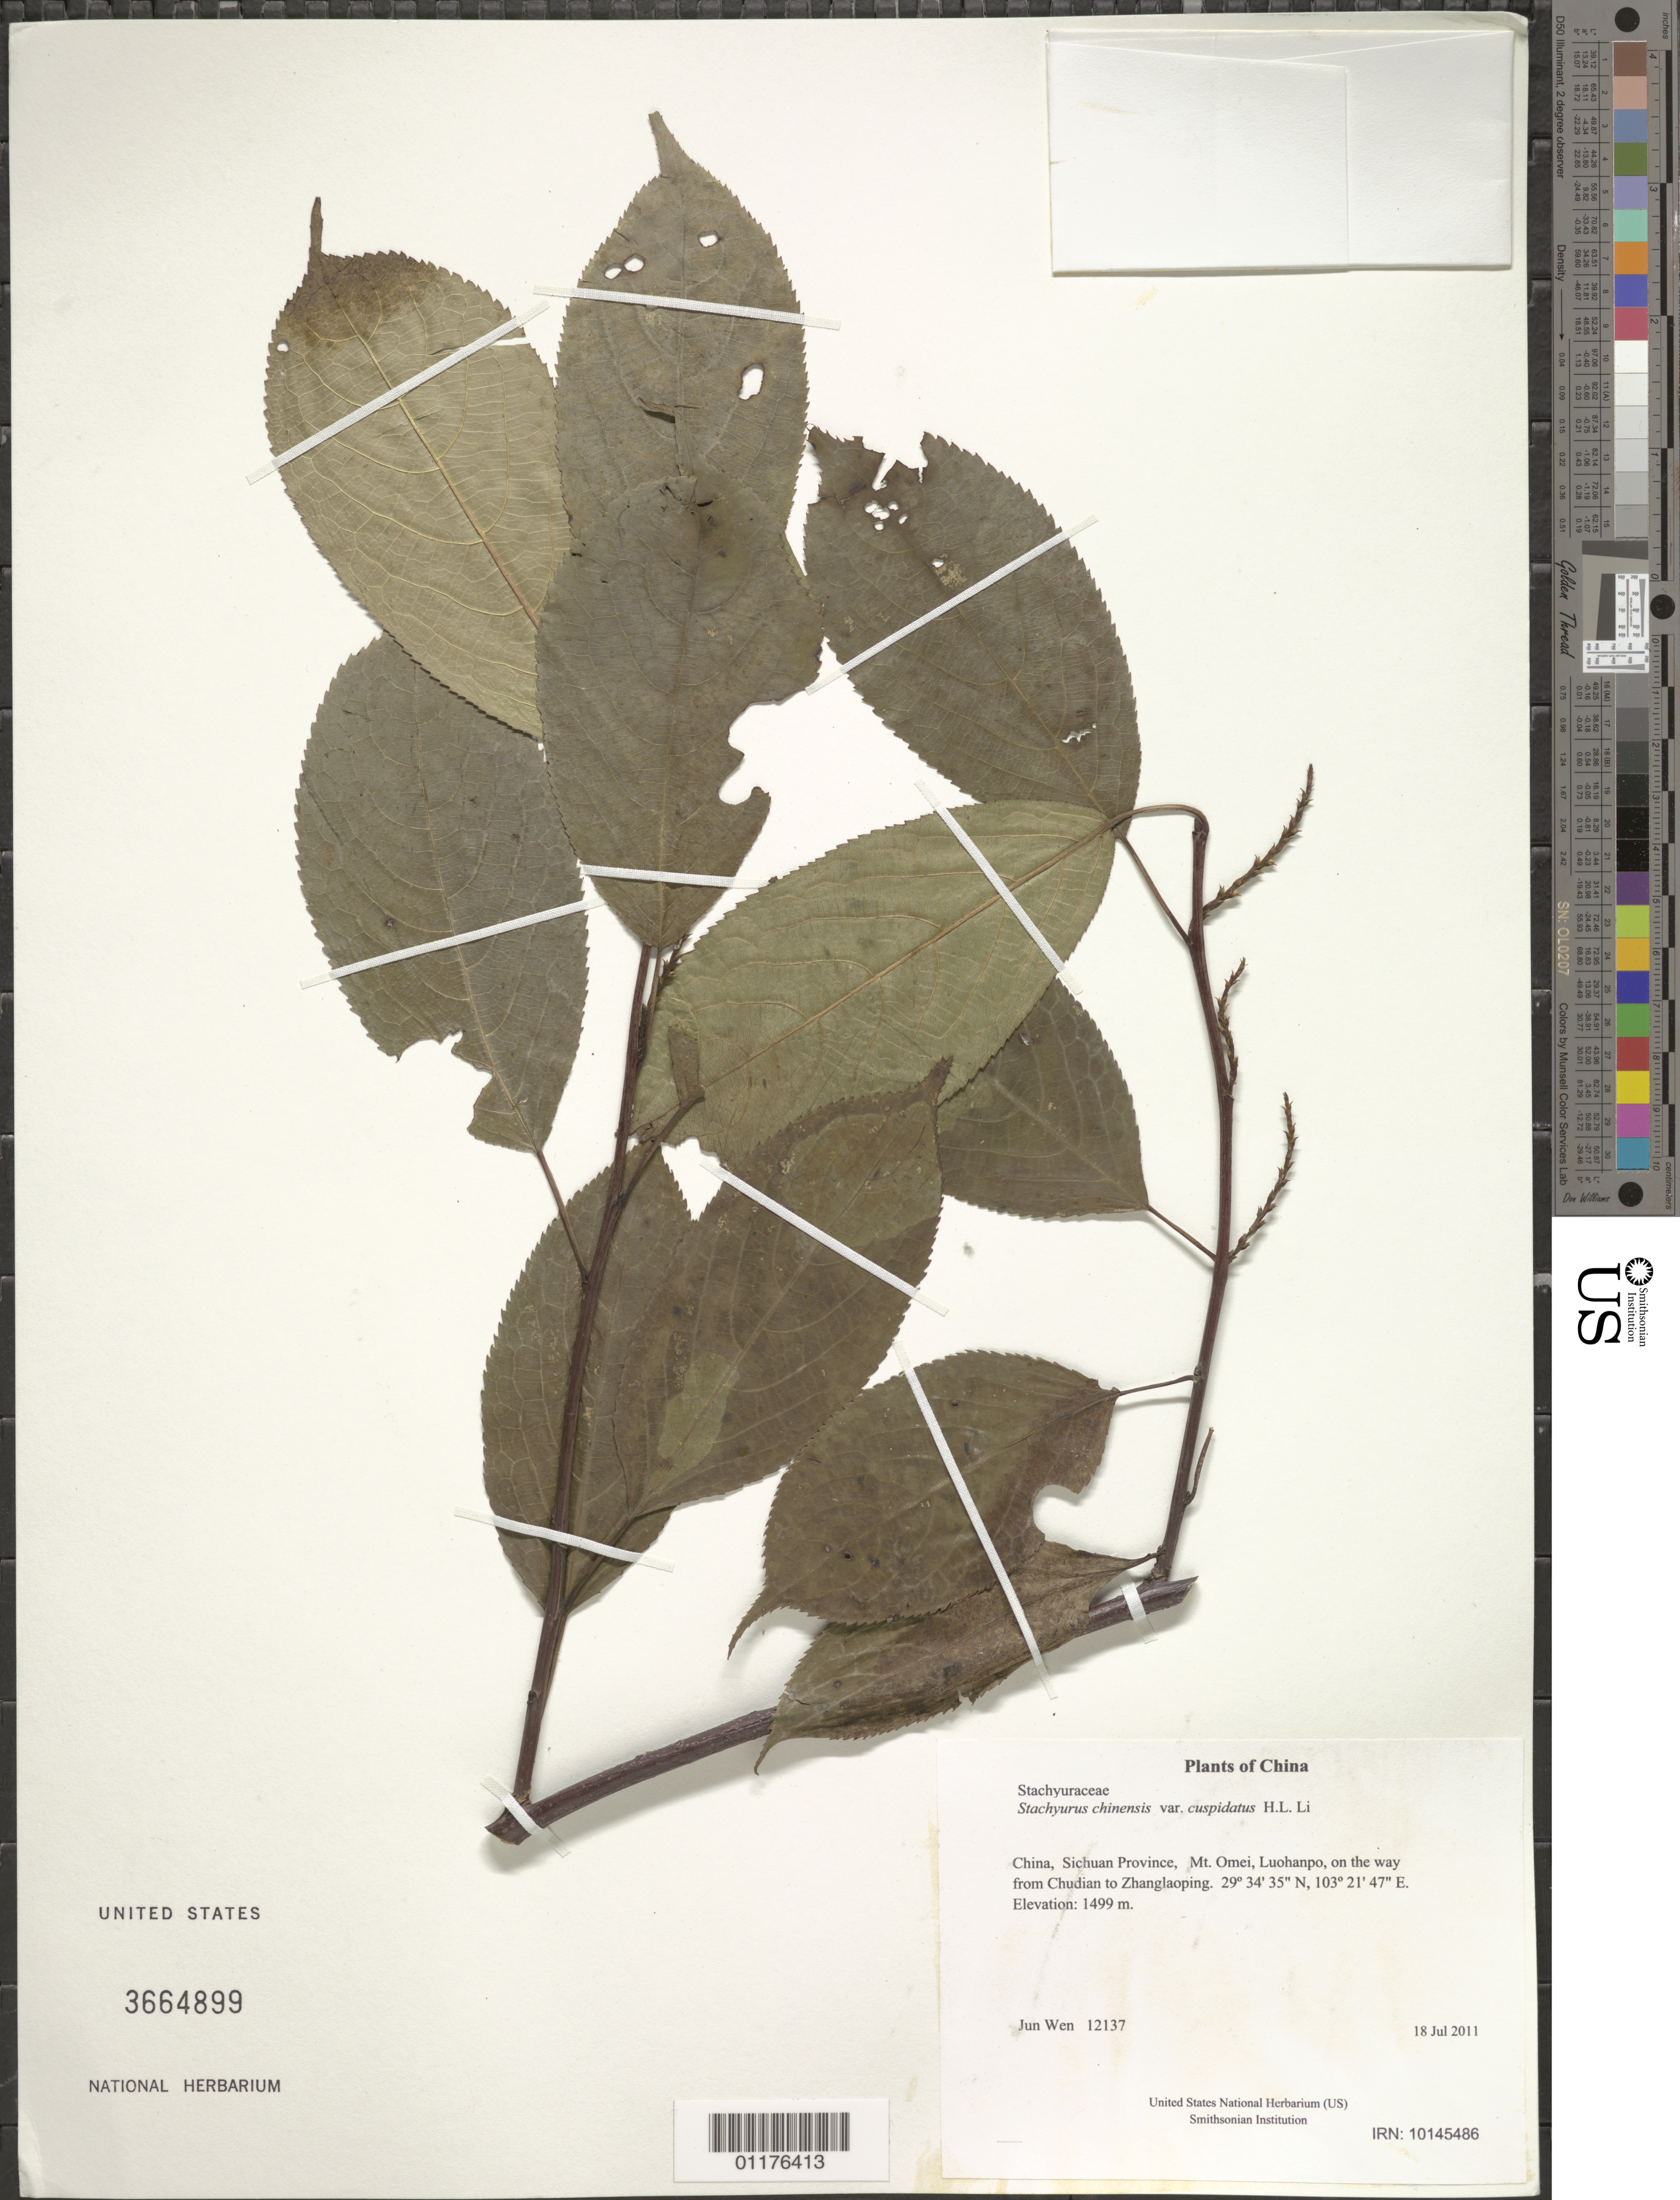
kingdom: Plantae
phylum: Tracheophyta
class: Magnoliopsida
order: Crossosomatales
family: Stachyuraceae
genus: Stachyurus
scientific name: Stachyurus chinensis var. cuspidatus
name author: H.L. Li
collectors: J. Wen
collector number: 12137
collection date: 2011-07-18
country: China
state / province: Sichuan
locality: Mt. Omei, Luohanpo, on the way from Chudian to Zhanglaoping.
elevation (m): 1499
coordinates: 29 34 34.6 N, 103 21 46.8 E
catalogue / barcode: US 3664899